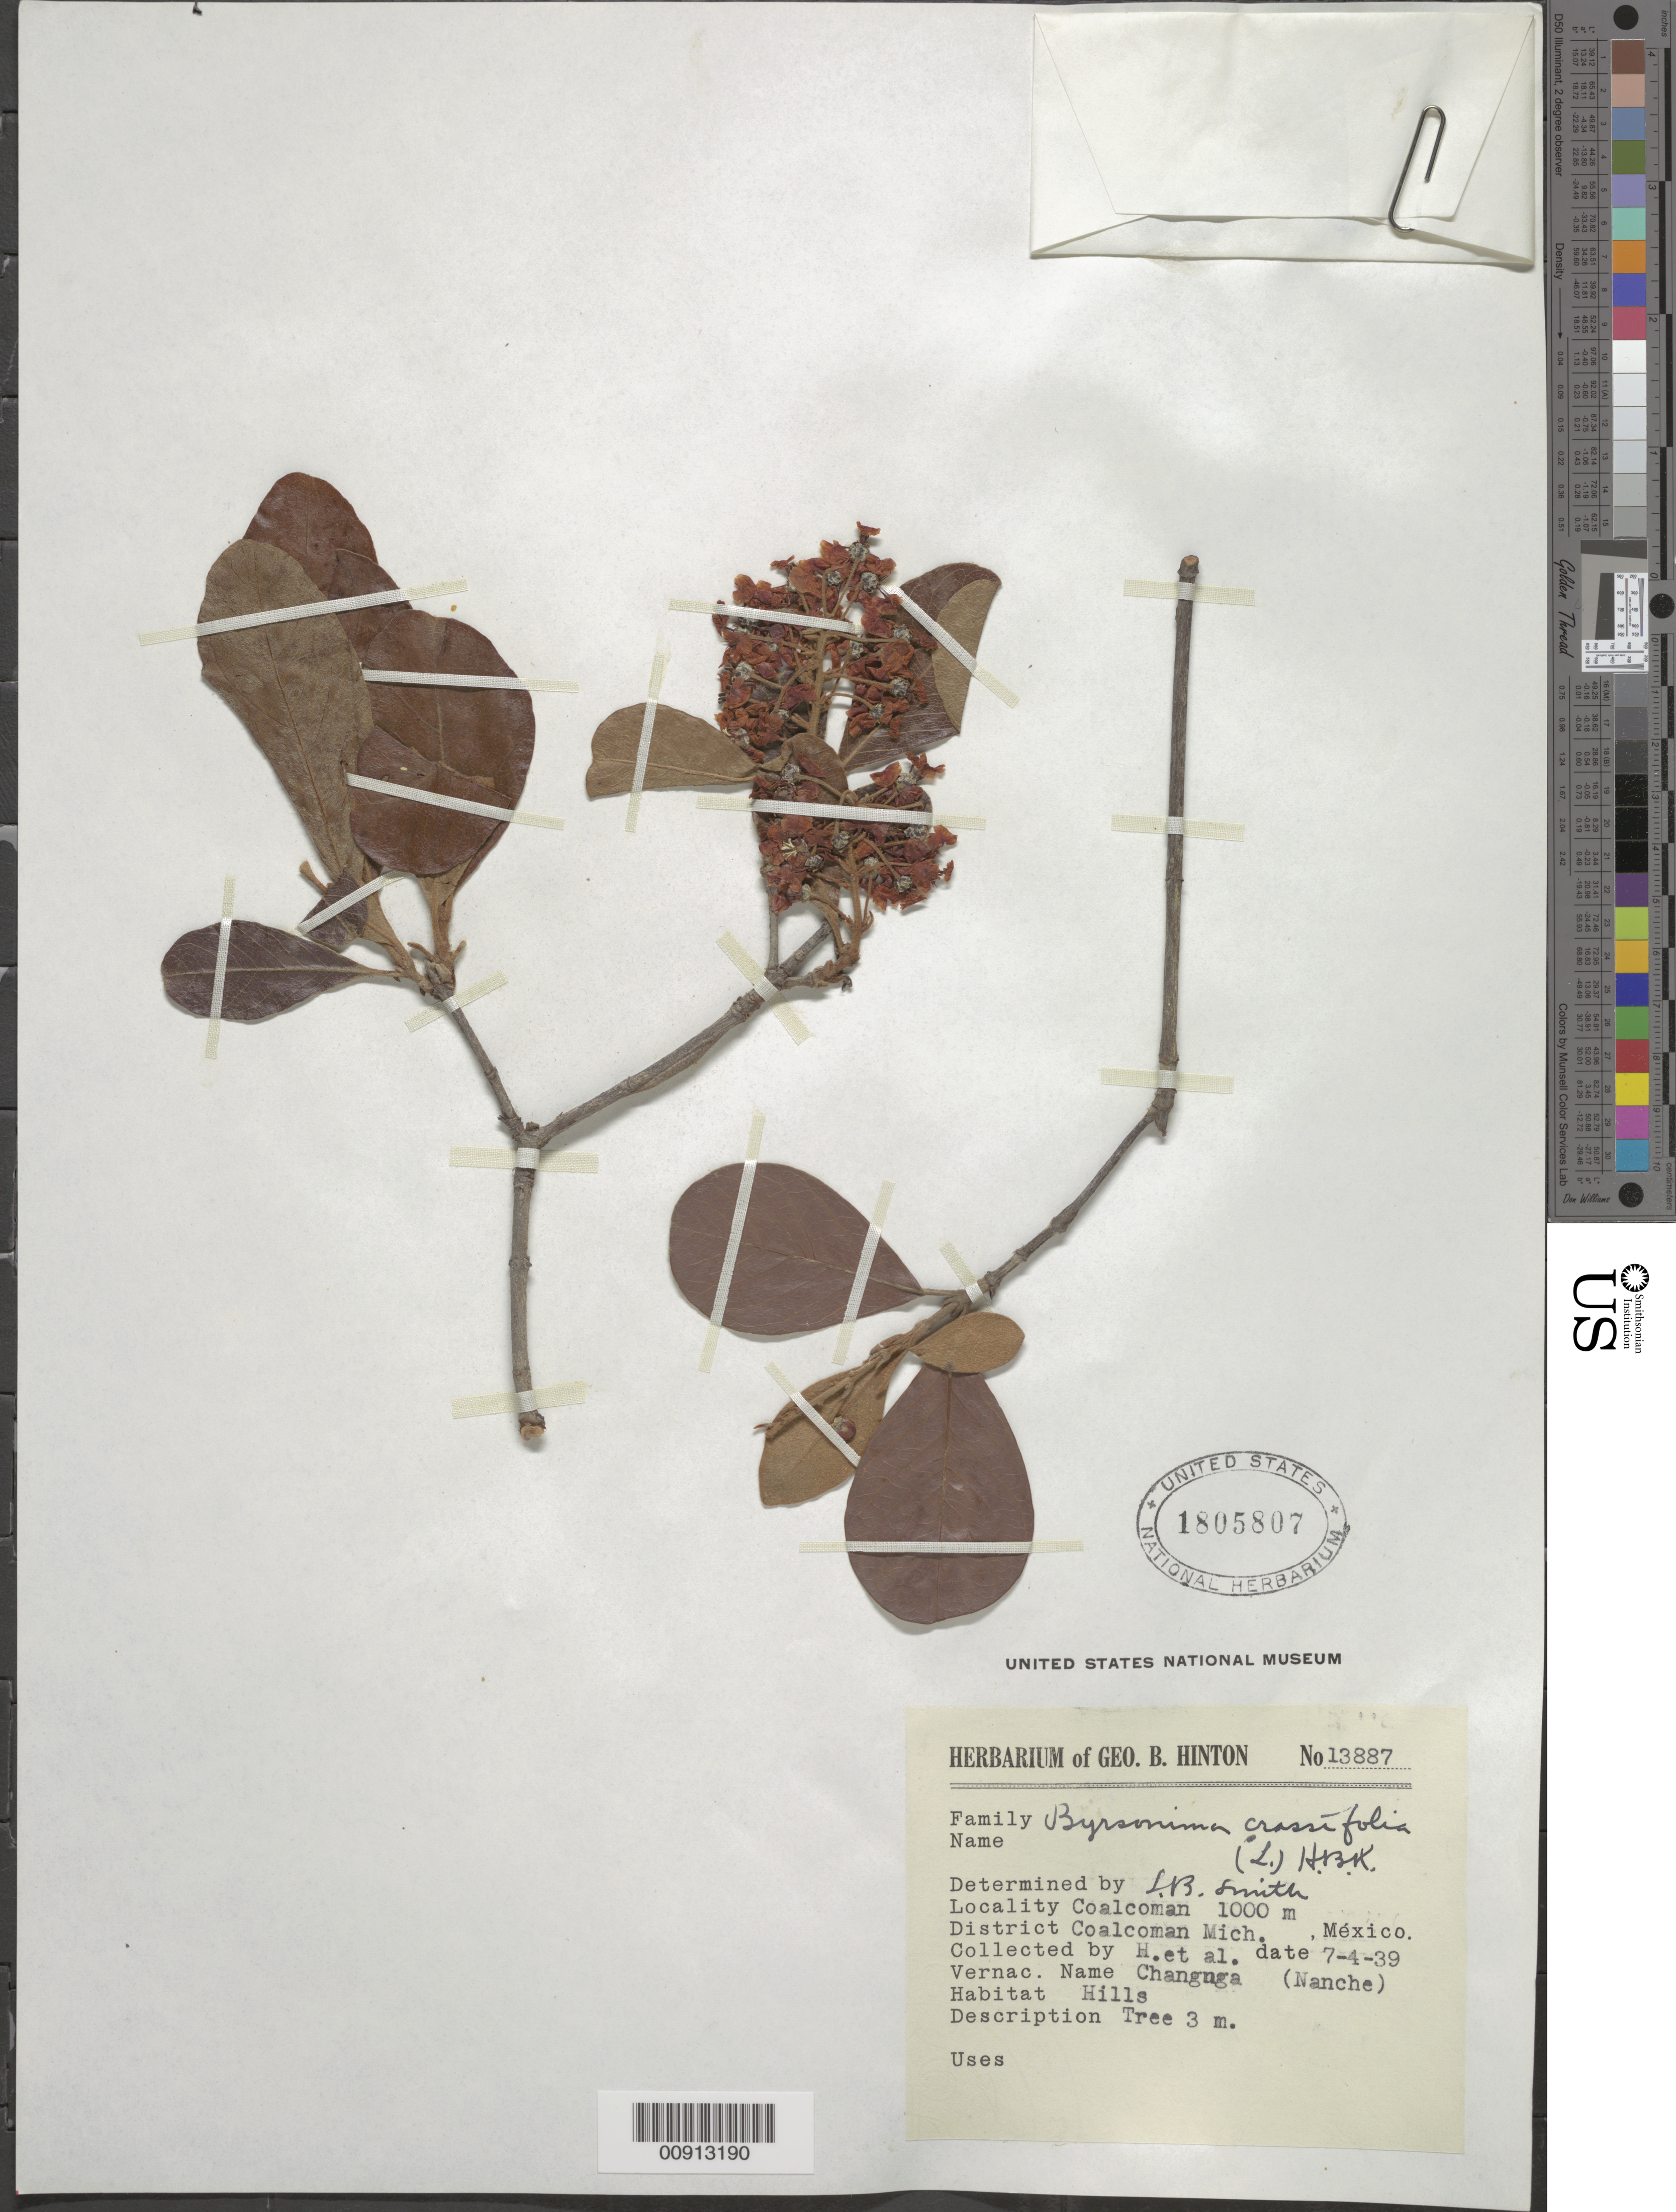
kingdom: Plantae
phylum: Tracheophyta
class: Magnoliopsida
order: Malpighiales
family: Malpighiaceae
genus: Byrsonima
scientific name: Byrsonima crassifolia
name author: (L.) Kunth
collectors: G. B. Hinton & et al.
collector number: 13887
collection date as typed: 04 Jul 1939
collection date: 1939-07-04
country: Mexico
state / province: Michoacán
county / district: Coalcomán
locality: Coalcomán, District Coalcomán, Michoacán.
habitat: Hills.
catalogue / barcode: US 1805807